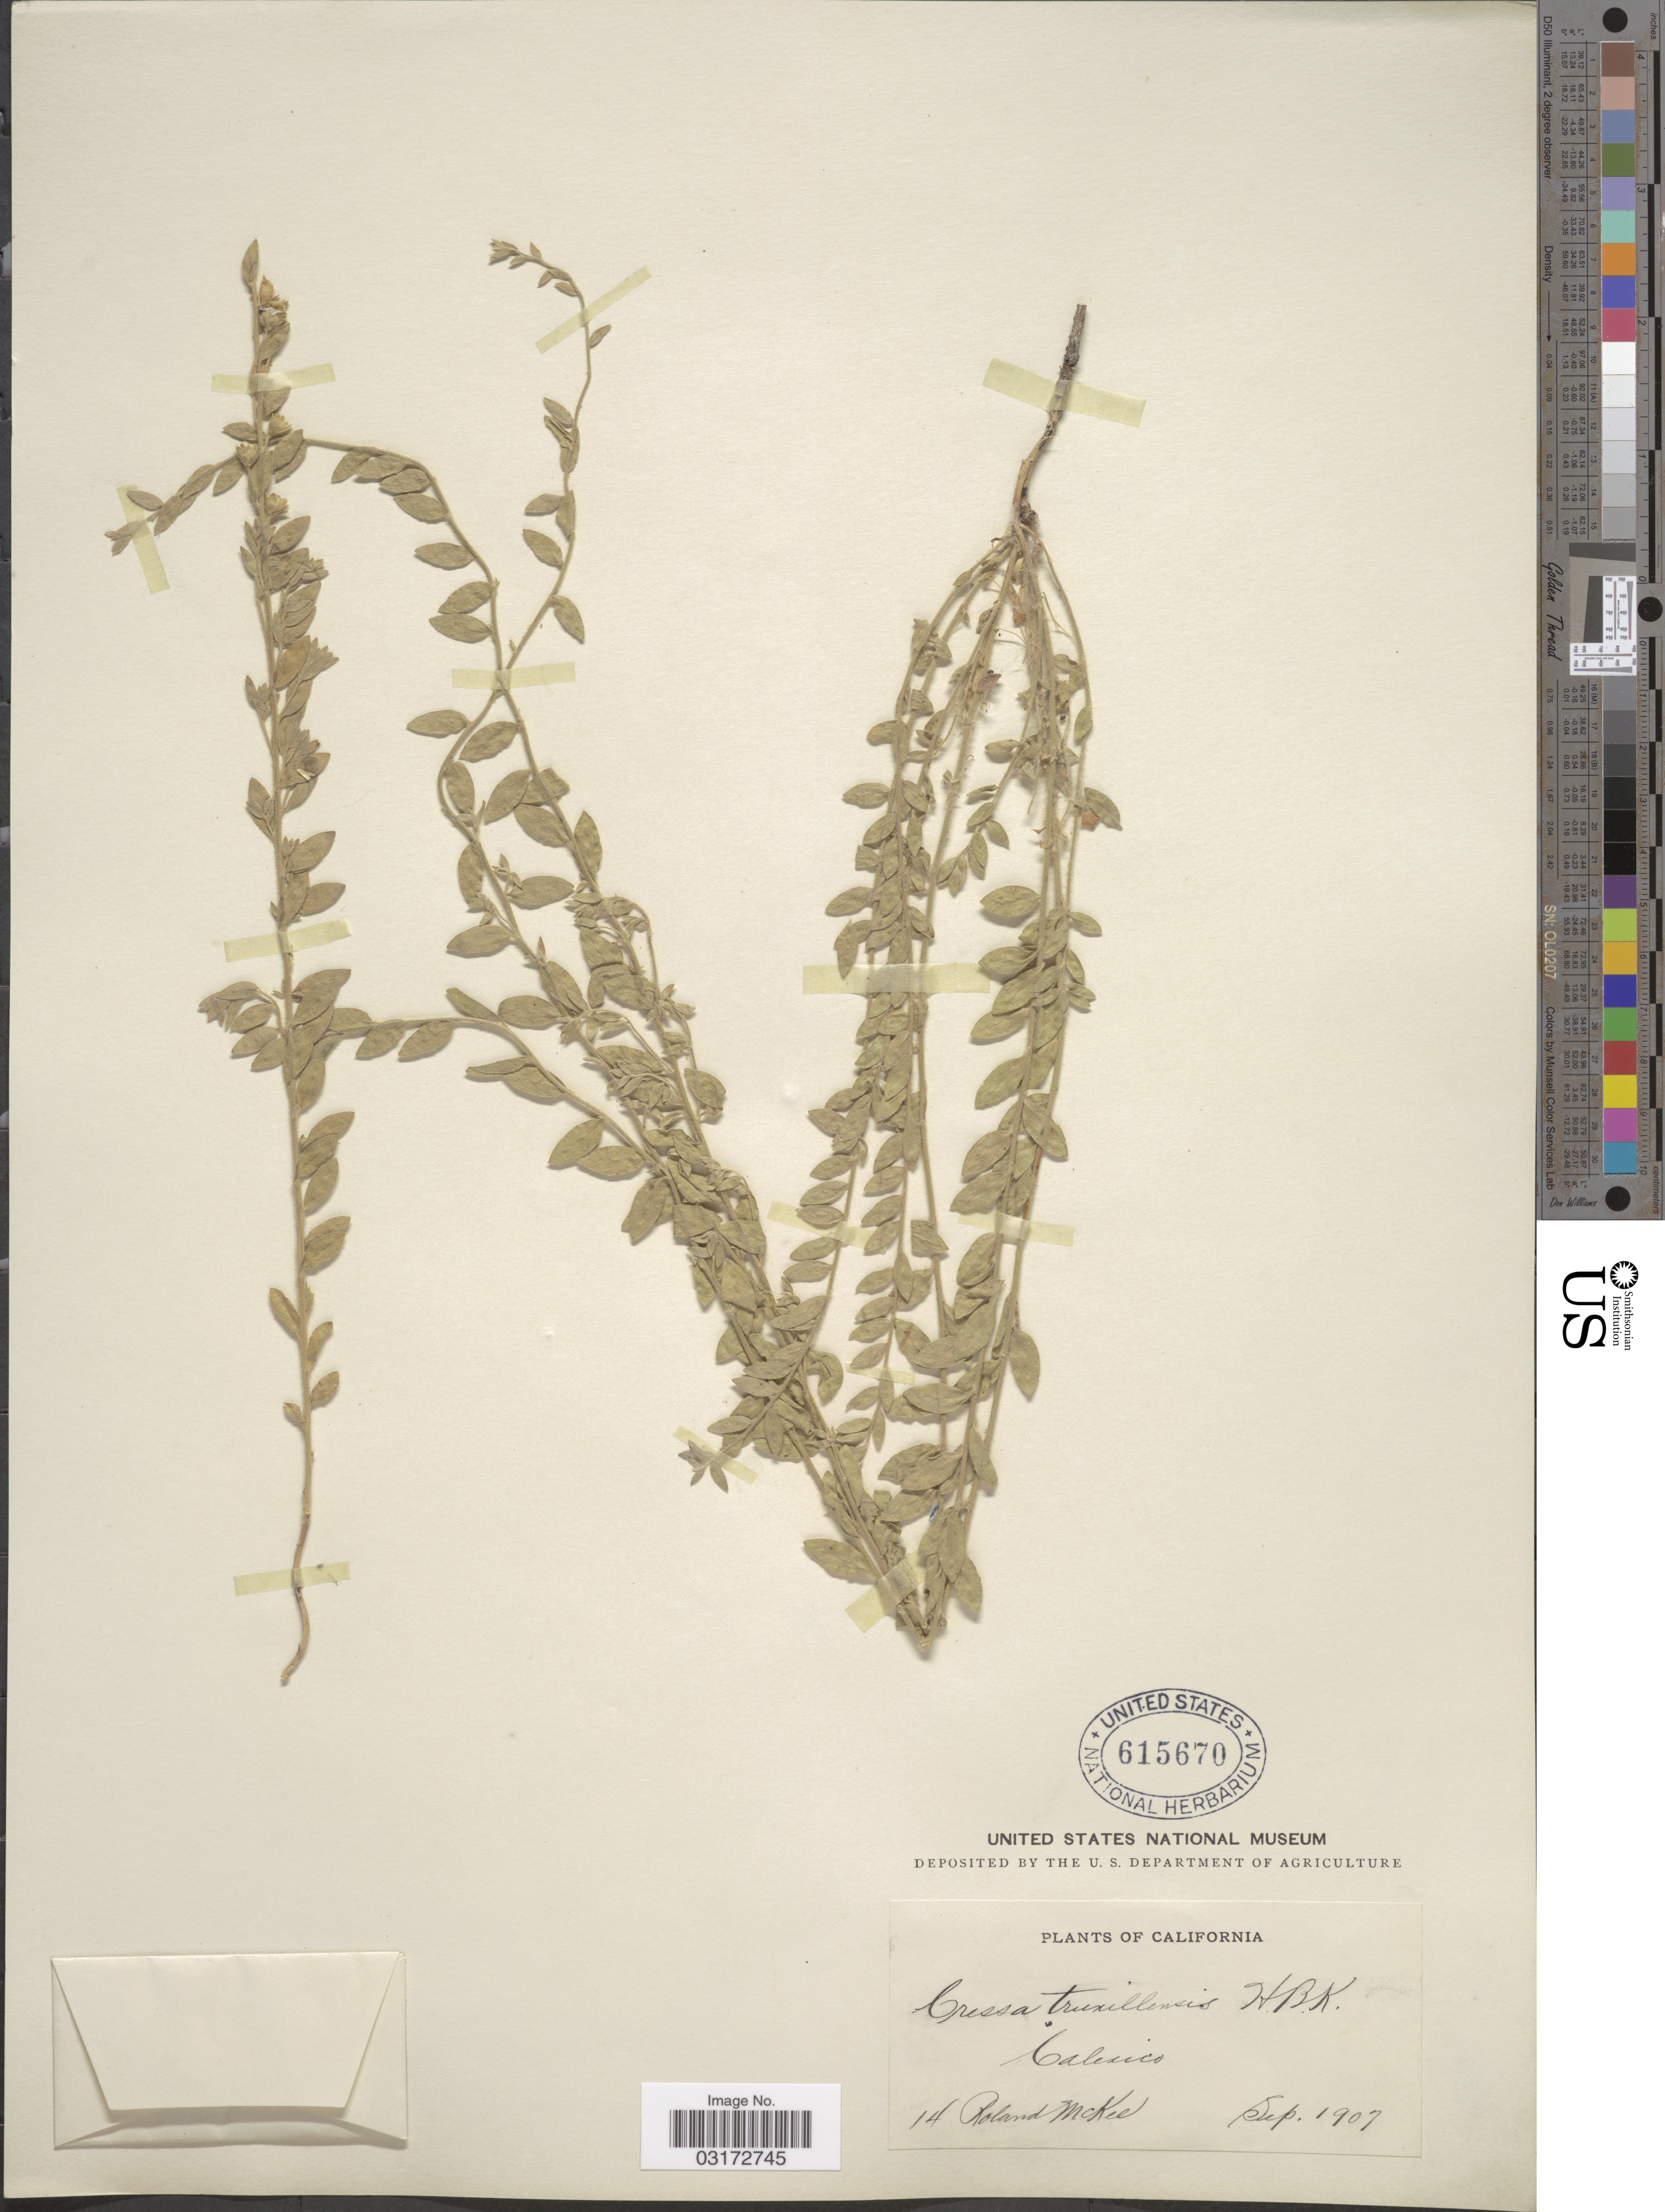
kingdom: Plantae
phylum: Tracheophyta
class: Magnoliopsida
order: Solanales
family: Convolvulaceae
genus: Cressa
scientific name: Cressa truxillensis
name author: Kunth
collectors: R. Mckee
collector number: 14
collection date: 1907-09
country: United States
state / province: California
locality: Calesico.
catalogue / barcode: US 615670